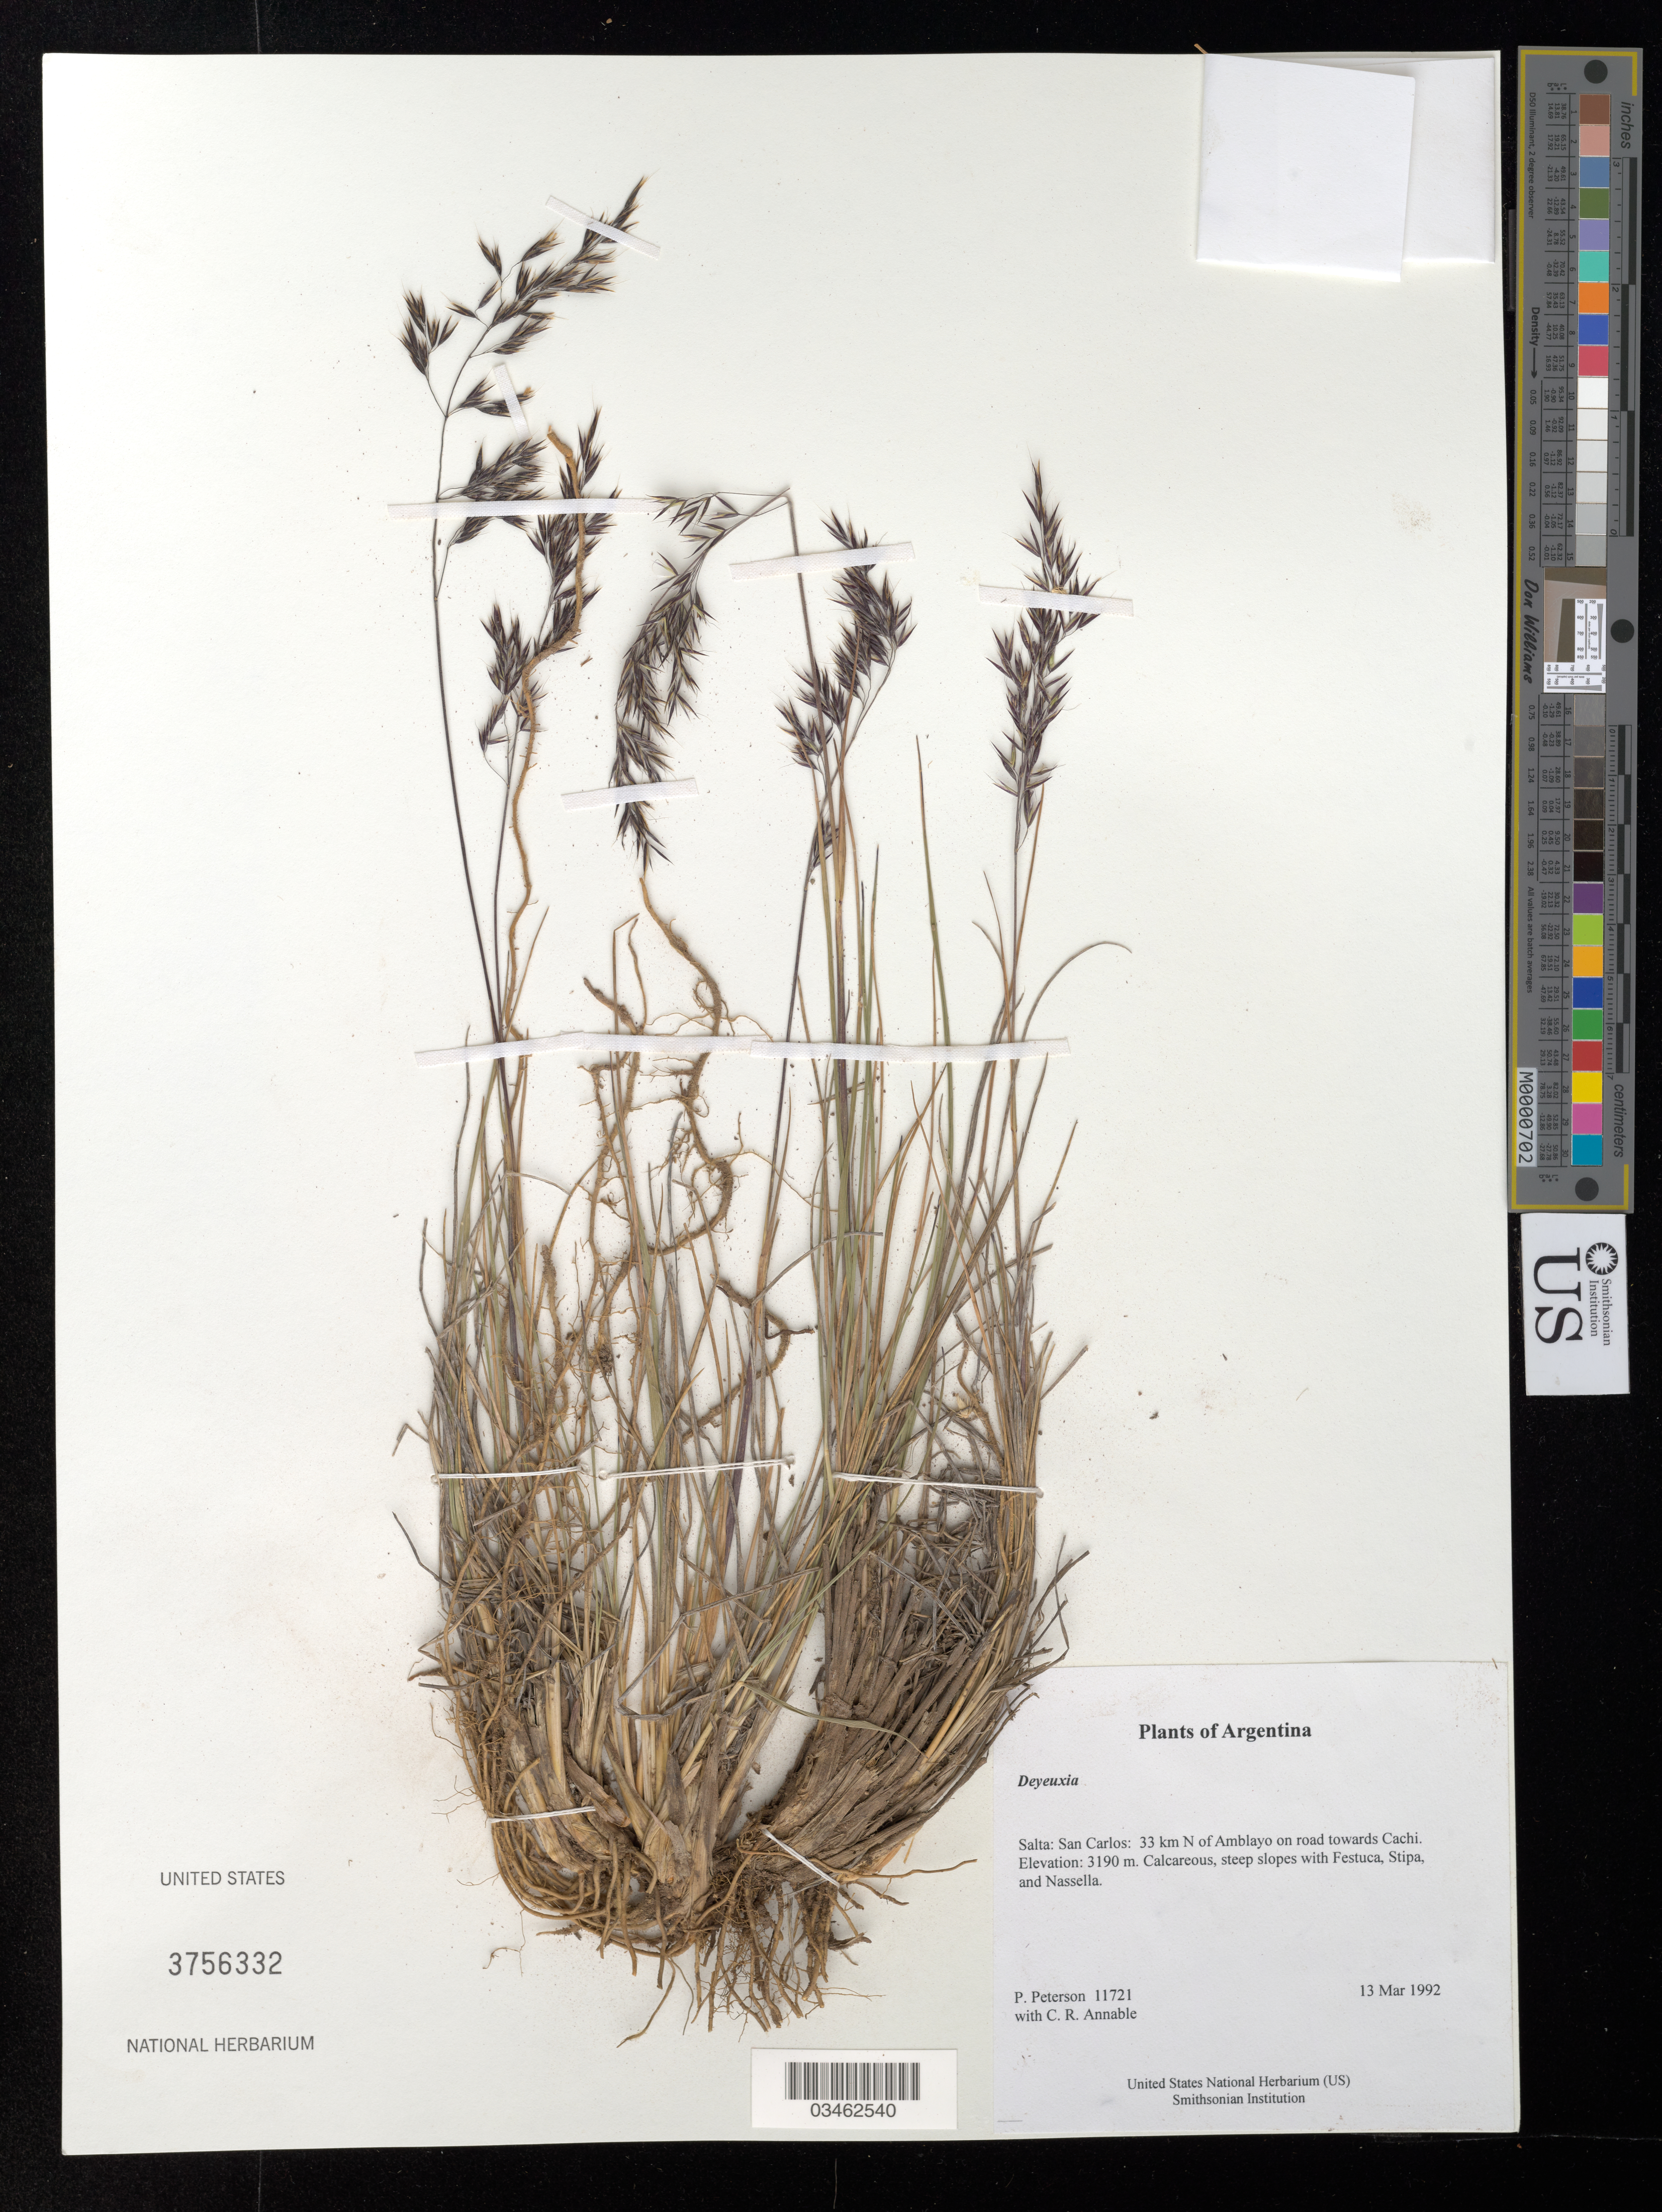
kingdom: Plantae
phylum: Tracheophyta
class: Liliopsida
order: Poales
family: Poaceae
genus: Deyeuxia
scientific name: Deyeuxia sp.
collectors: P. M. Peterson & C. R. Annable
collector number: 11721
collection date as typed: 13 Mar 1992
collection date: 1992-03-13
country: Argentina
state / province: Salta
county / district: San Carlos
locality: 33 km N of Amblayo on road towards Cachi.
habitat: Calcareous, steep slopes with Festuca, Stipa, and Nassella.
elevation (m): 3190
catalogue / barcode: US 3756332